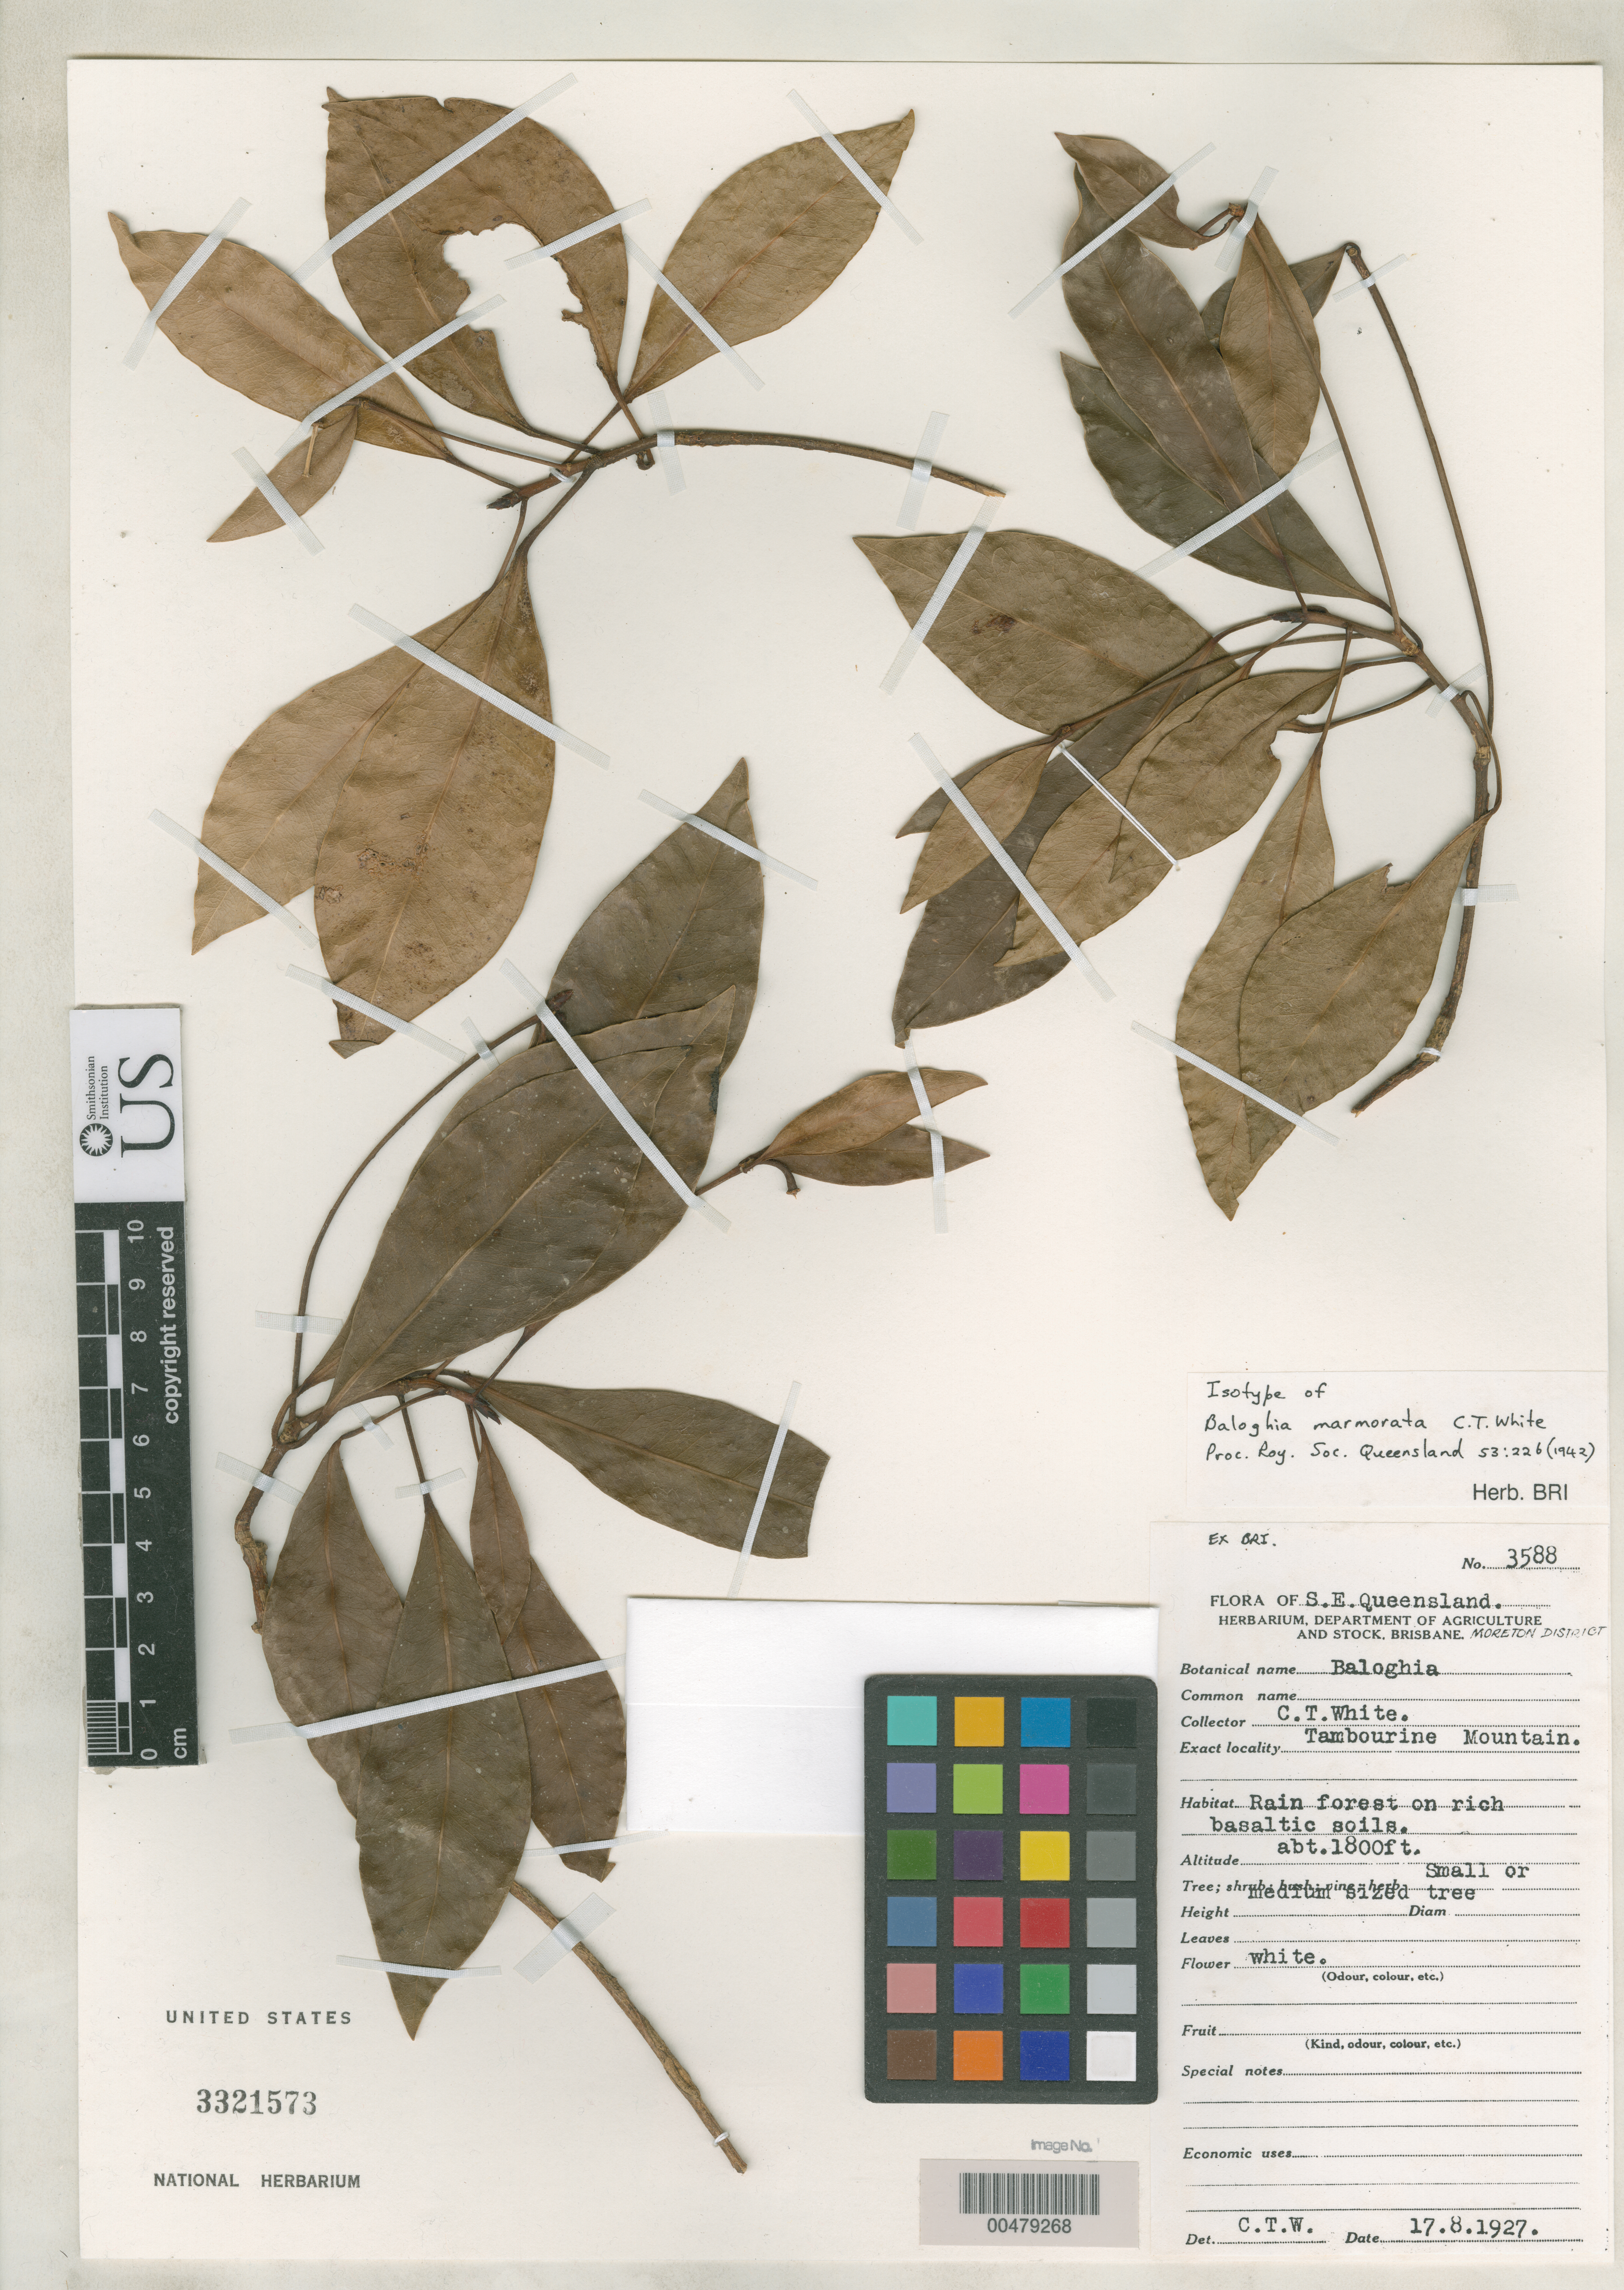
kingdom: Plantae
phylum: Tracheophyta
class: Magnoliopsida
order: Malpighiales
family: Euphorbiaceae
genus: Baloghia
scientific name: Baloghia marmorata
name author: C.T. White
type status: Isotype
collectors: C. T. White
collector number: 3588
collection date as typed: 17 Aug 1927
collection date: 1927-08-17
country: Australia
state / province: Queensland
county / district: Moreton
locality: Tambourine Mountain.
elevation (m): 549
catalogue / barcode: US 3321573